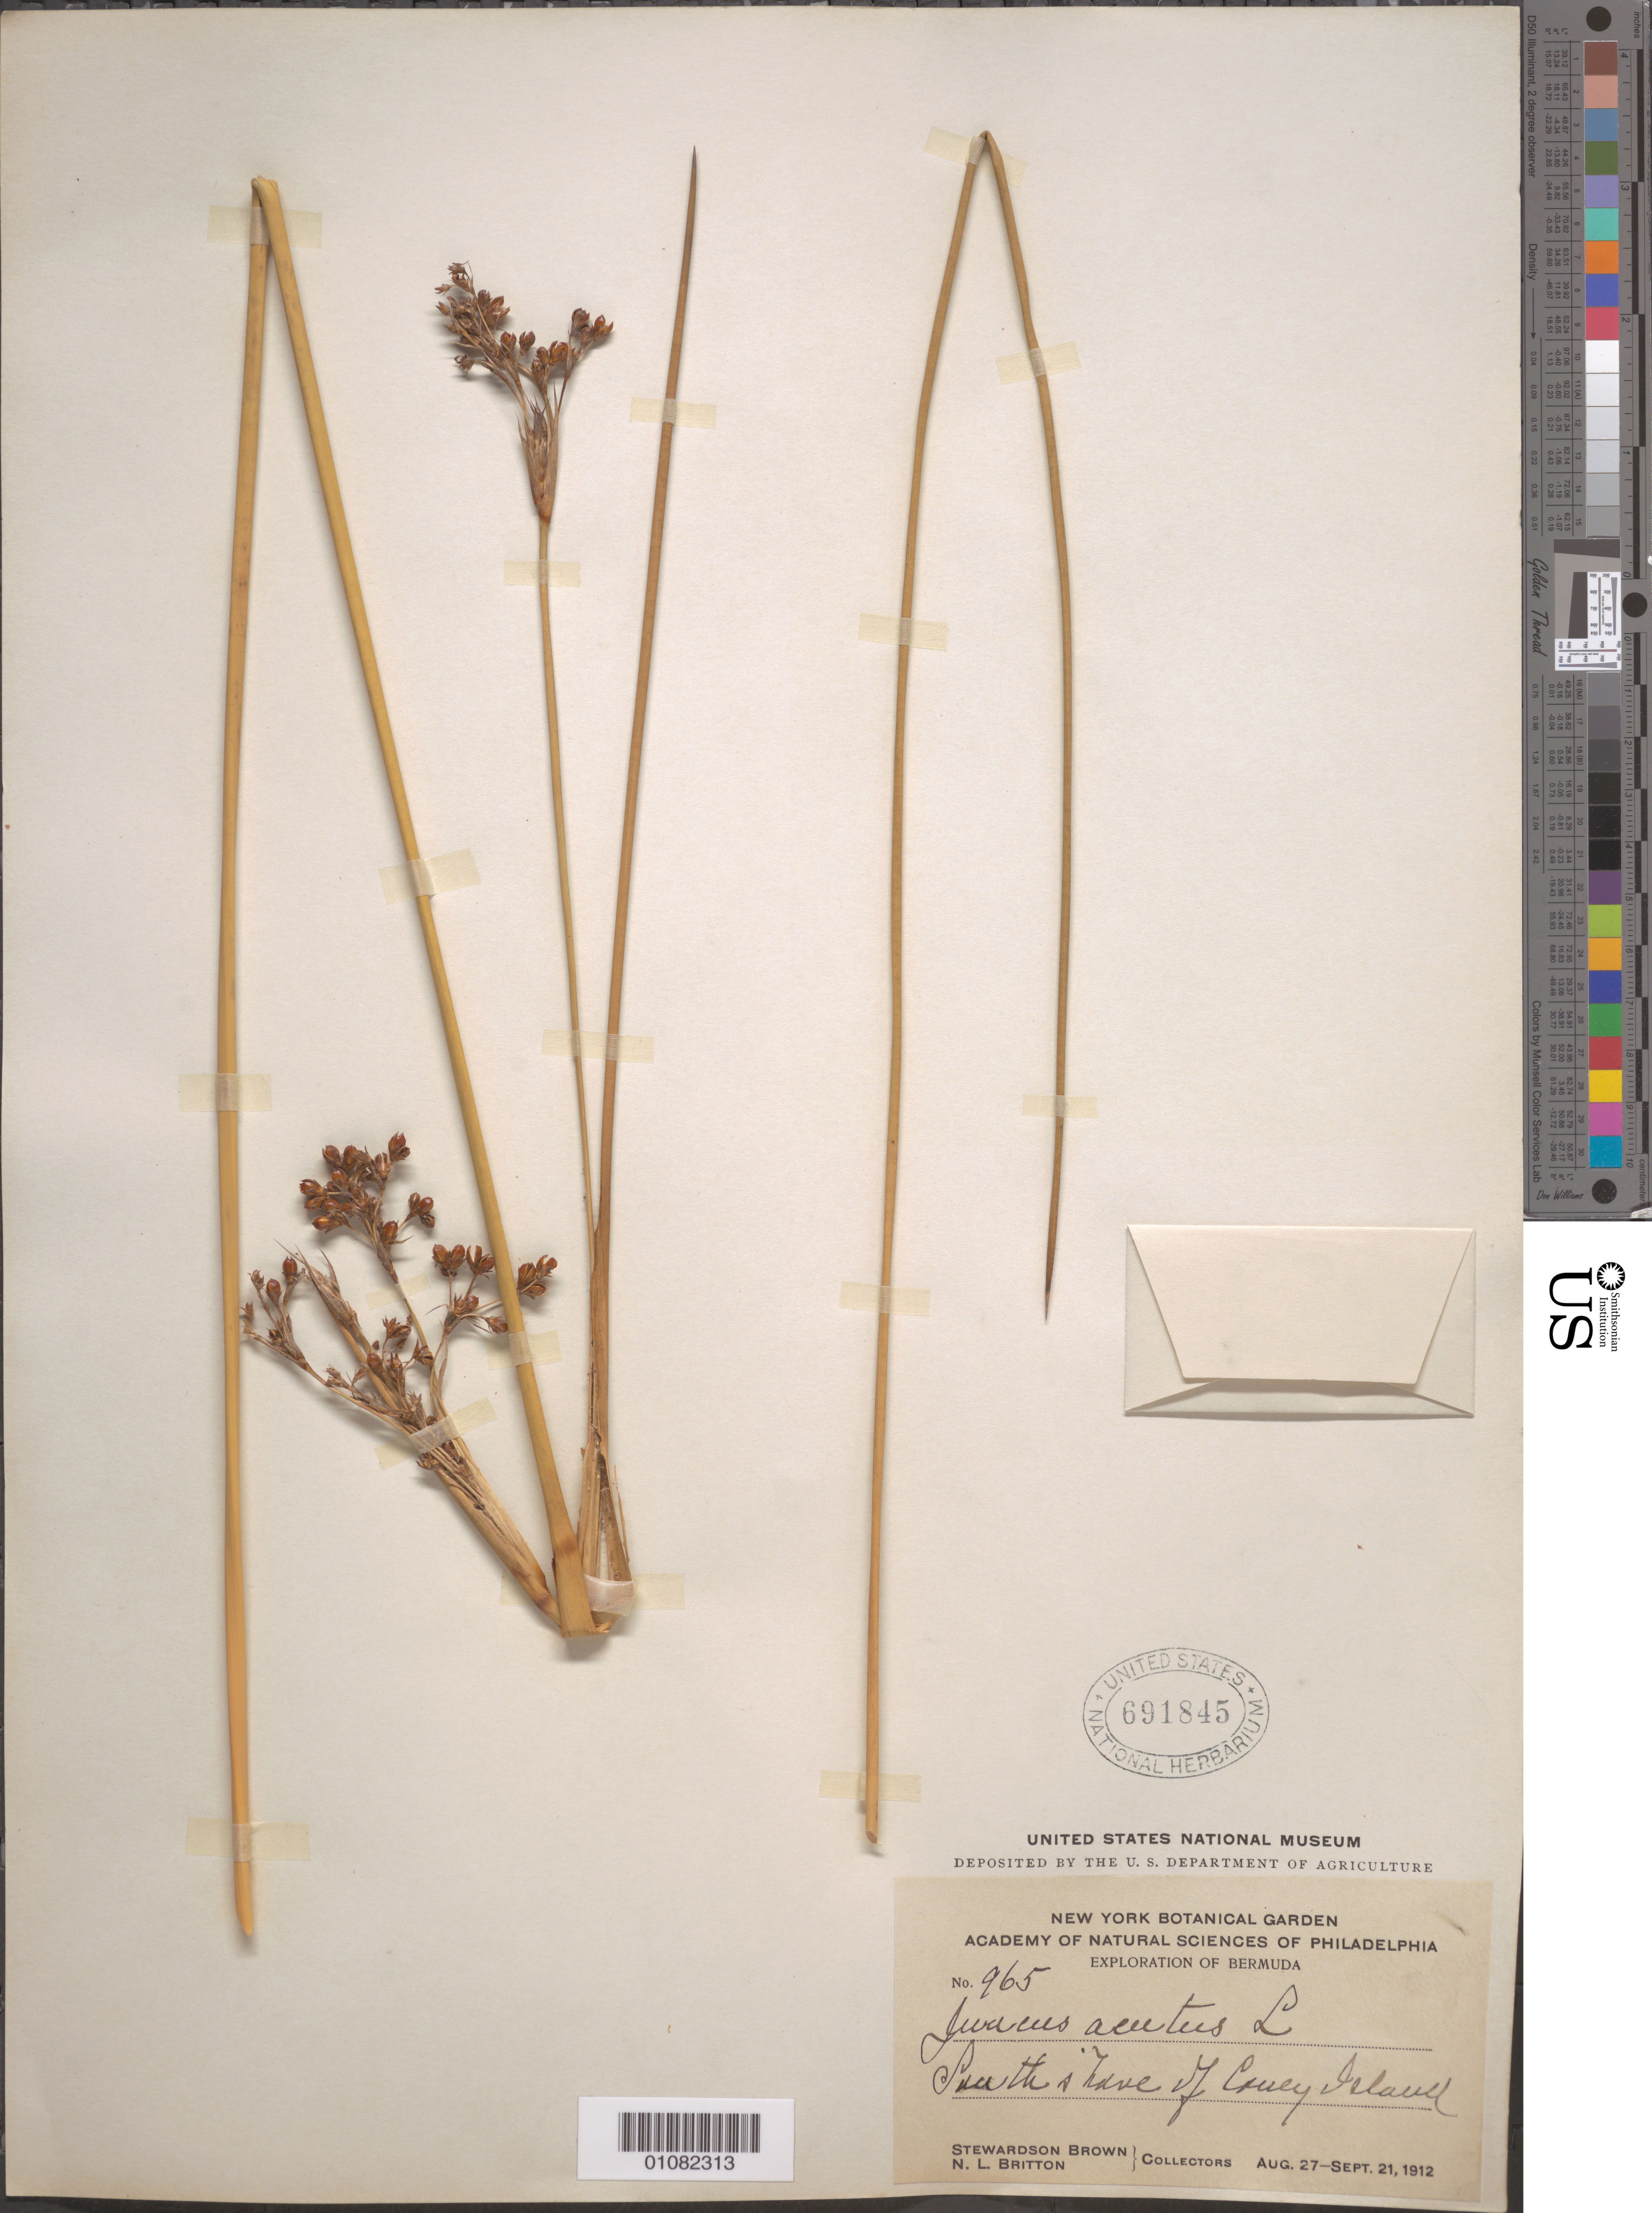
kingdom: Plantae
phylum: Tracheophyta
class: Liliopsida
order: Poales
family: Juncaceae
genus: Juncus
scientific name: Juncus acutus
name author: L.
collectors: S. Brown & N. Britton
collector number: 965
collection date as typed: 27 Aug 1912 to 21 Sep 1912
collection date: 1912-08-27/1912-09-21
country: Bermuda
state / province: St. George's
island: Bermuda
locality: S shore of Coney Island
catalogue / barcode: US 691845